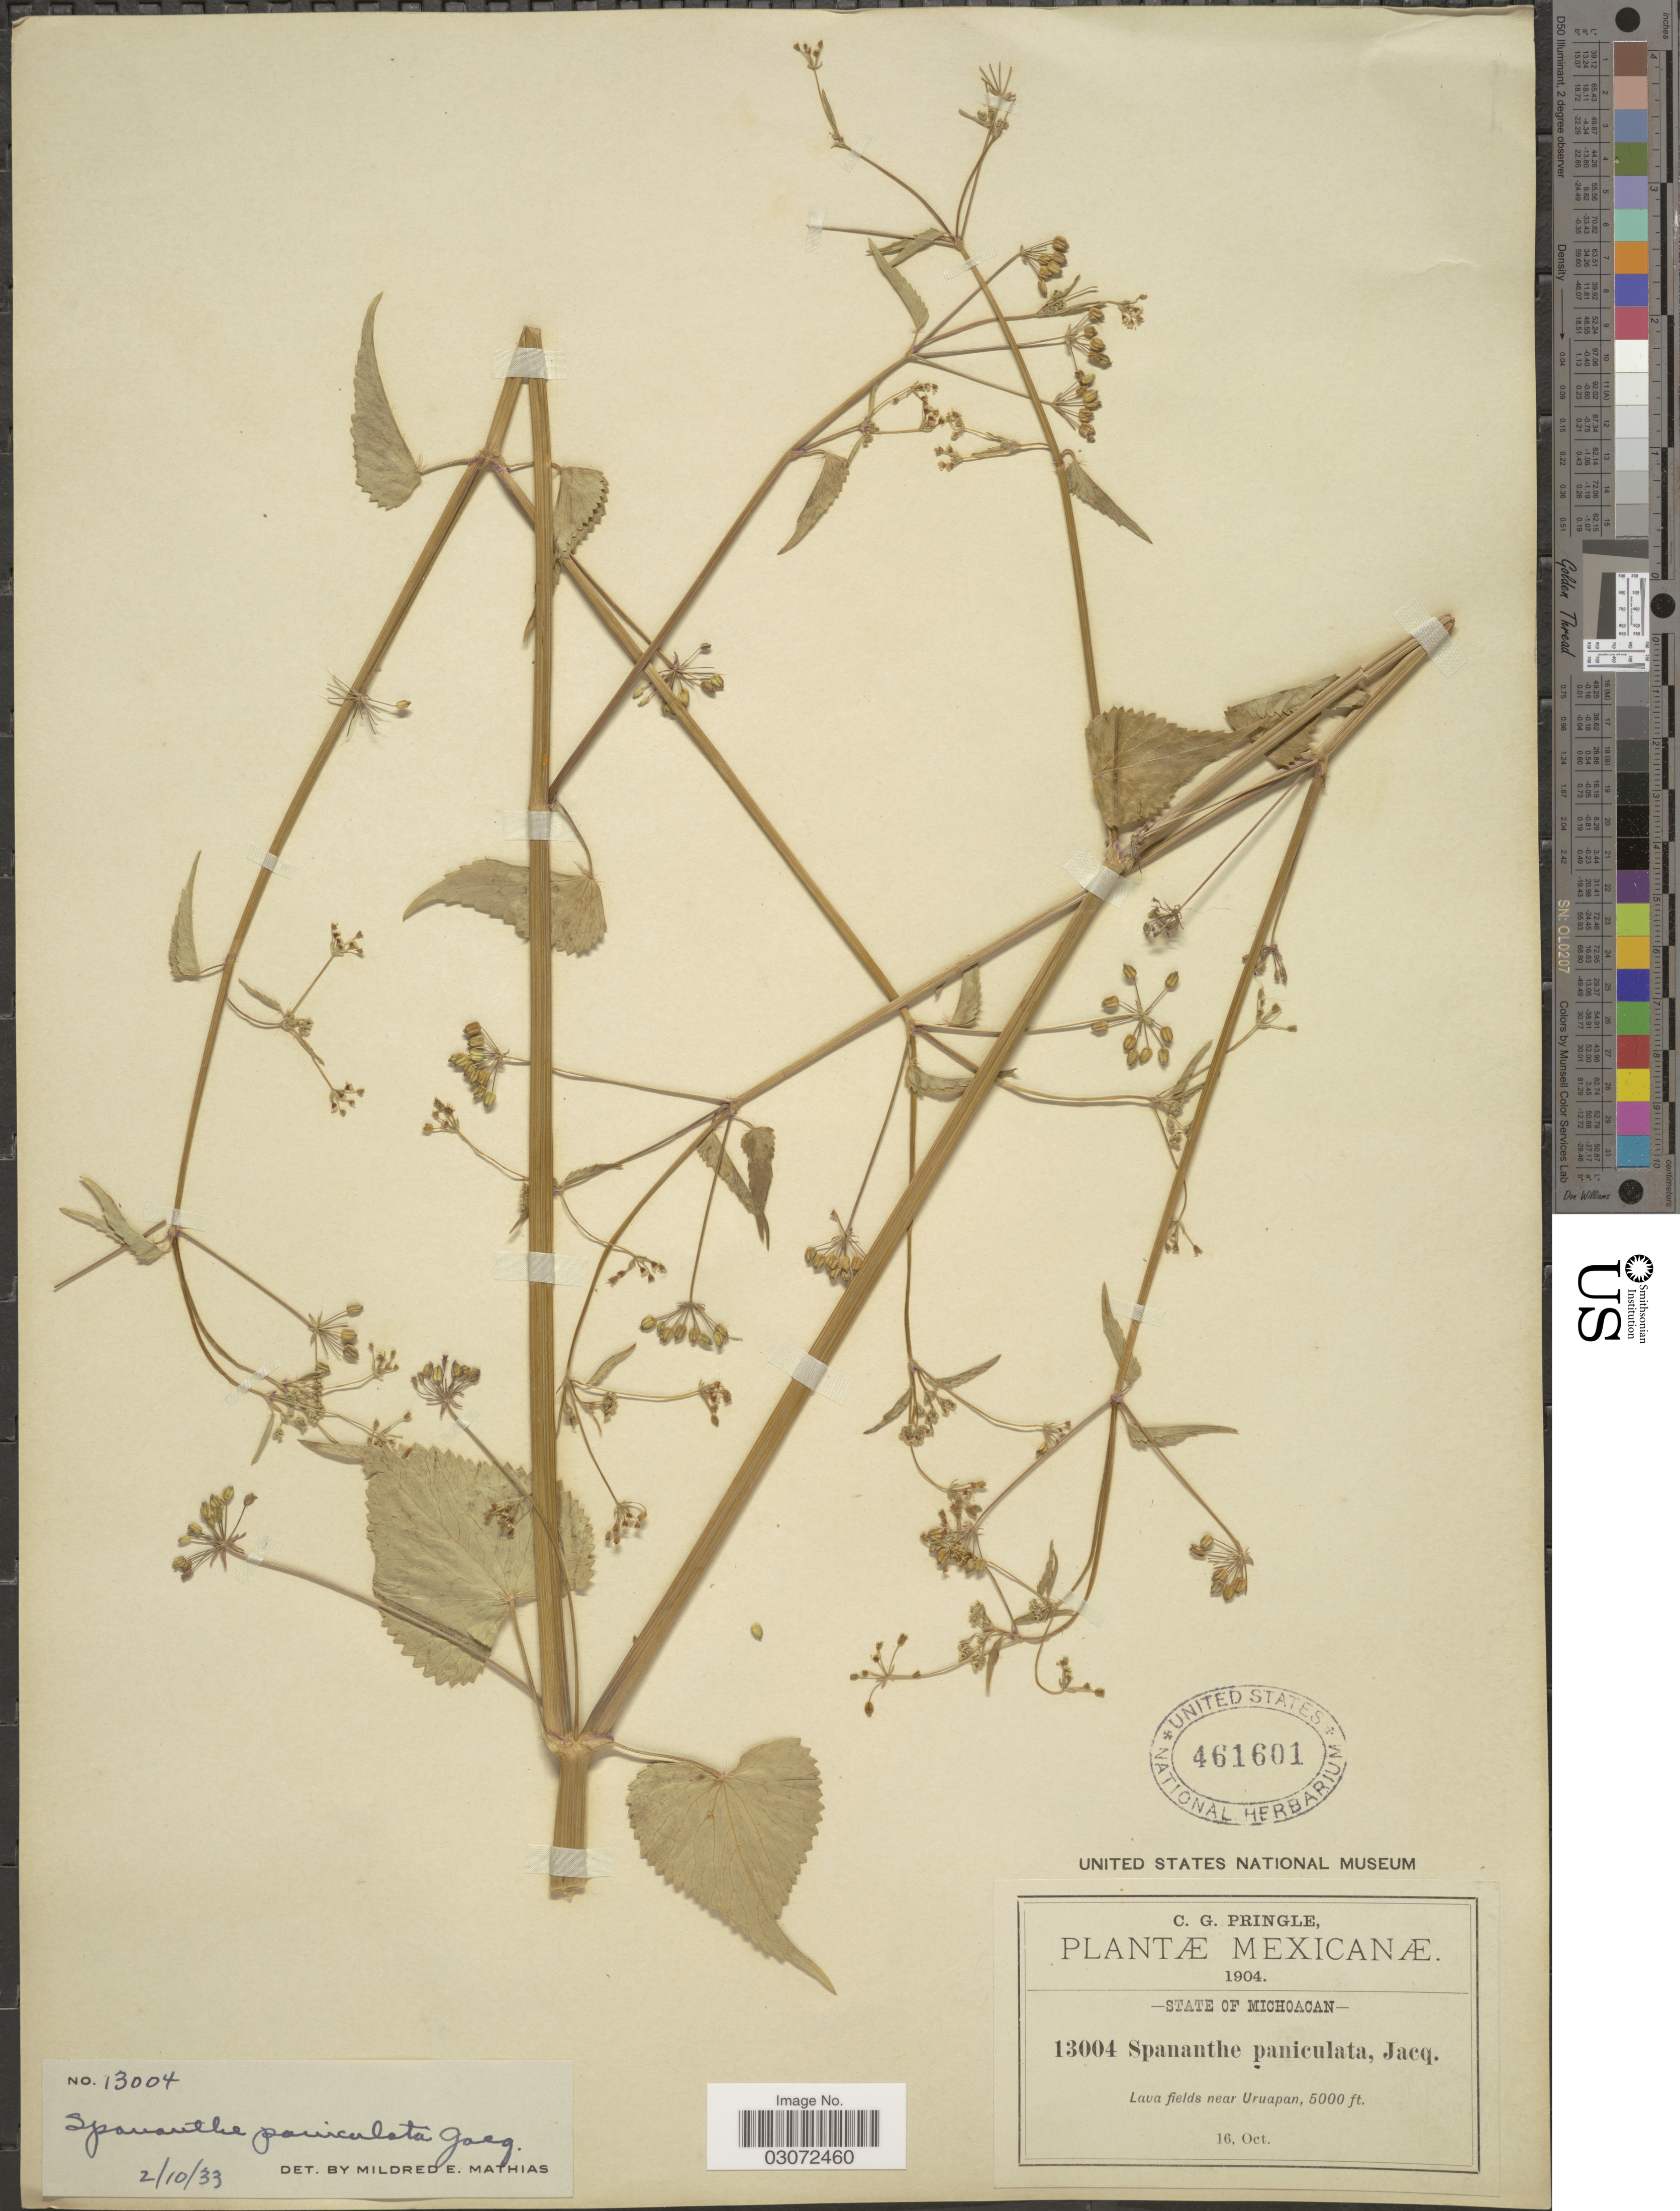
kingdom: Plantae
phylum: Tracheophyta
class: Magnoliopsida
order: Apiales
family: Apiaceae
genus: Spananthe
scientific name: Spananthe paniculata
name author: Jacq.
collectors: C. G. Pringle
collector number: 13004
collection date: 1904-10-16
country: Mexico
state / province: Michoacán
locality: Lava fields near Uruapan.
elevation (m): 1524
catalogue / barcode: US 461601